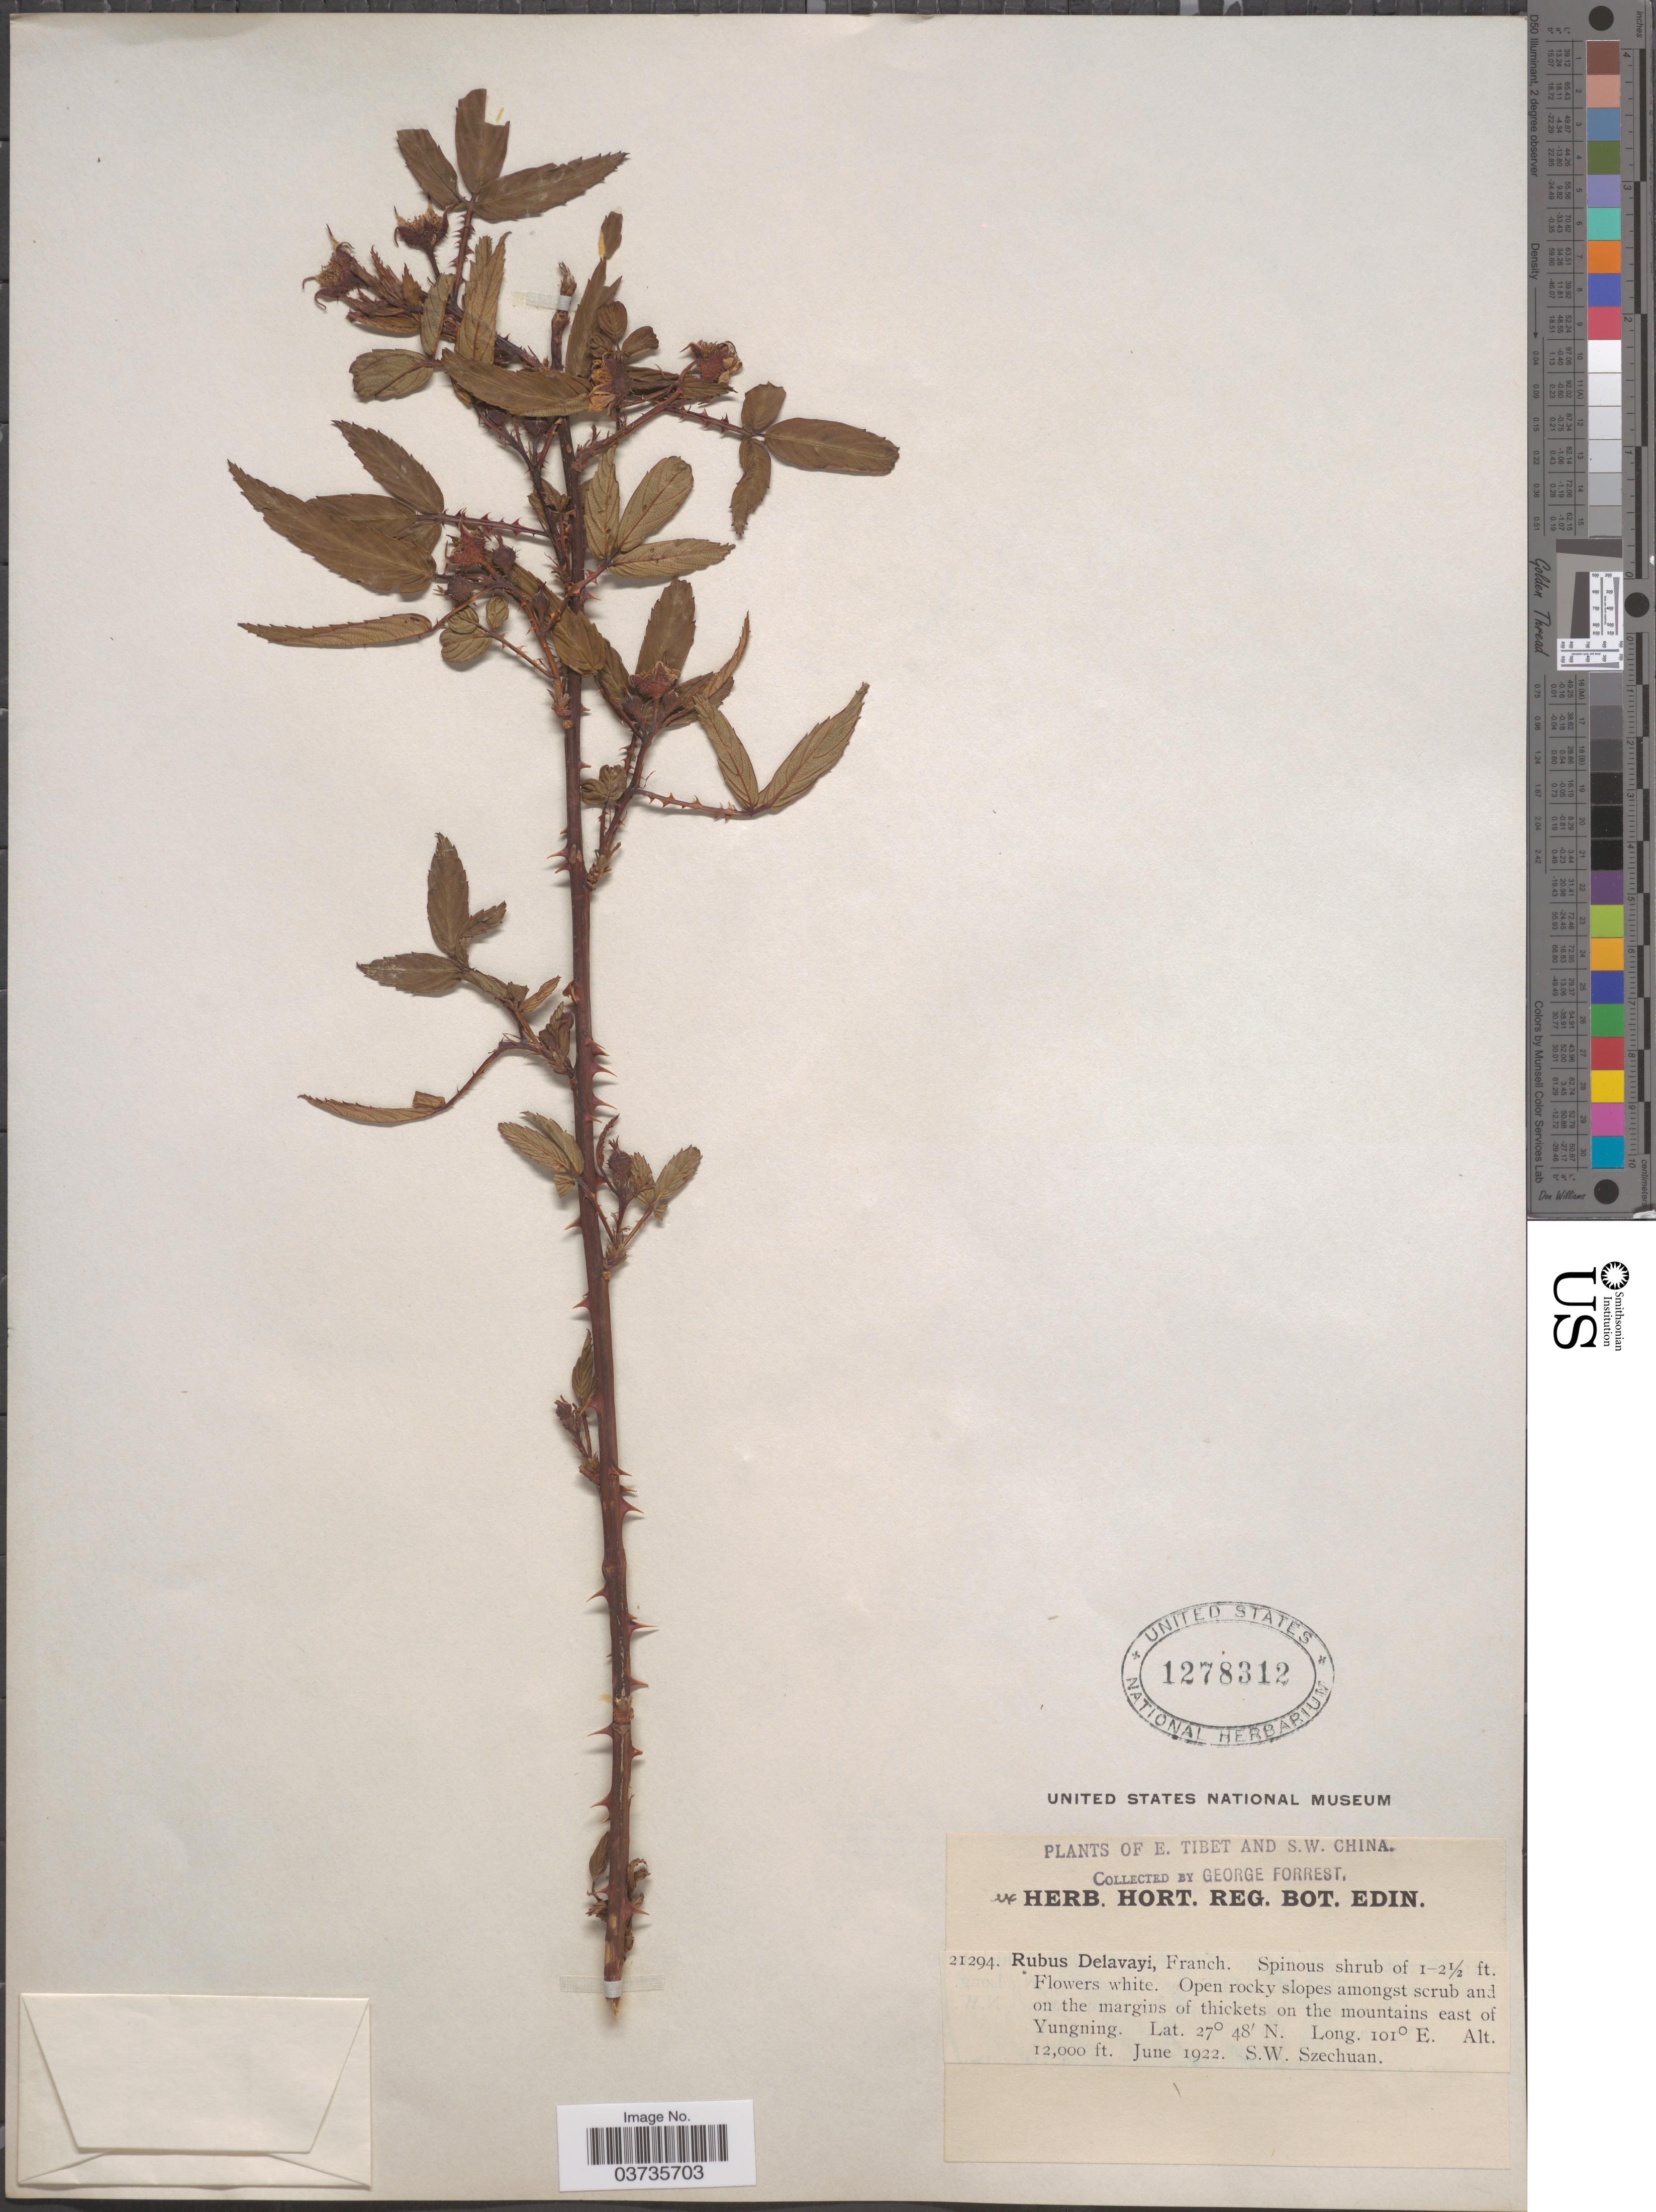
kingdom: Plantae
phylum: Tracheophyta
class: Magnoliopsida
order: Rosales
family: Rosaceae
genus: Rubus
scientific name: Rubus delavayi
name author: Franch.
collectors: G. Forrest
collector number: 21294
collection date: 1922-06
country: China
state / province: Sichuan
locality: E. Tibet and S.W. China. Open rocky slopes amongst scrub and on the margins of thickets on the mountains east of Yungning. S.W. Szechuan.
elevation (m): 3658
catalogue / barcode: US 1278312